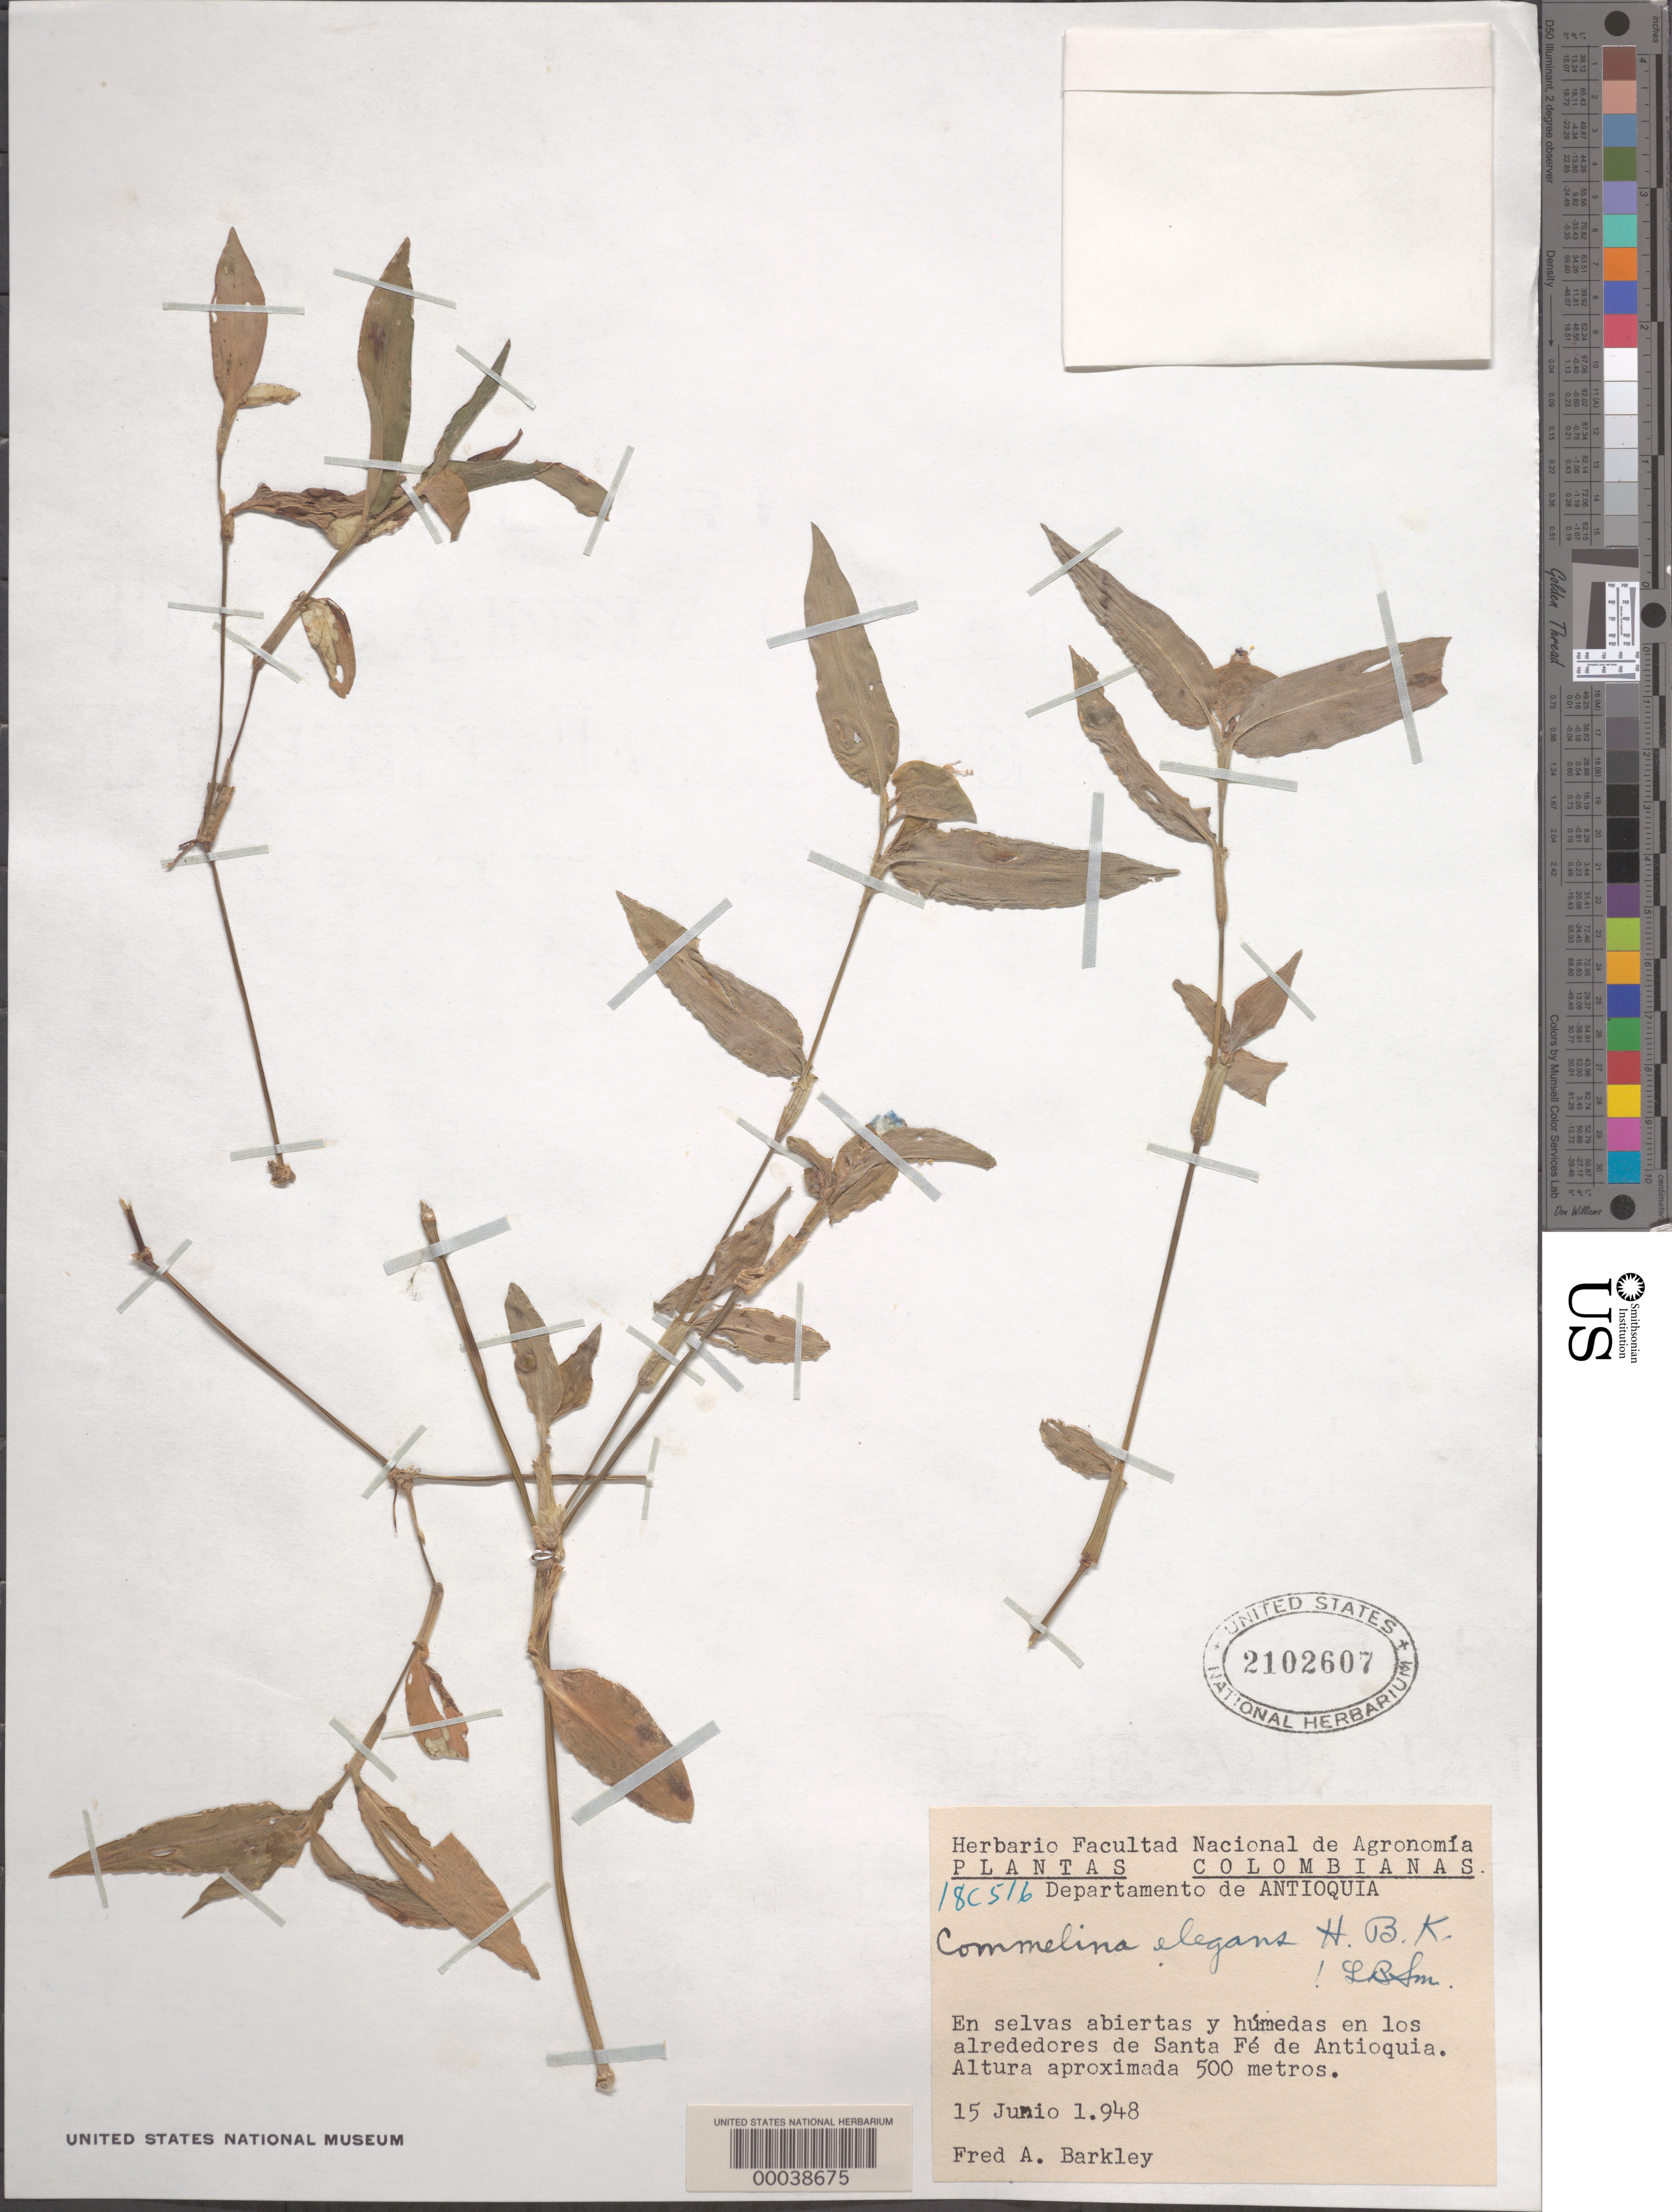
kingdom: Plantae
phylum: Tracheophyta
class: Liliopsida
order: Commelinales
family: Commelinaceae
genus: Commelina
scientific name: Commelina erecta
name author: L.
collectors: F. A. Barkley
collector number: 18c516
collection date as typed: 15 Jun 1948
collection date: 1948-06-15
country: Colombia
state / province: Antioquia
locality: Santa fe de Antioquia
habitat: Open, moist thicket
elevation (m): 500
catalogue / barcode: US 2102607